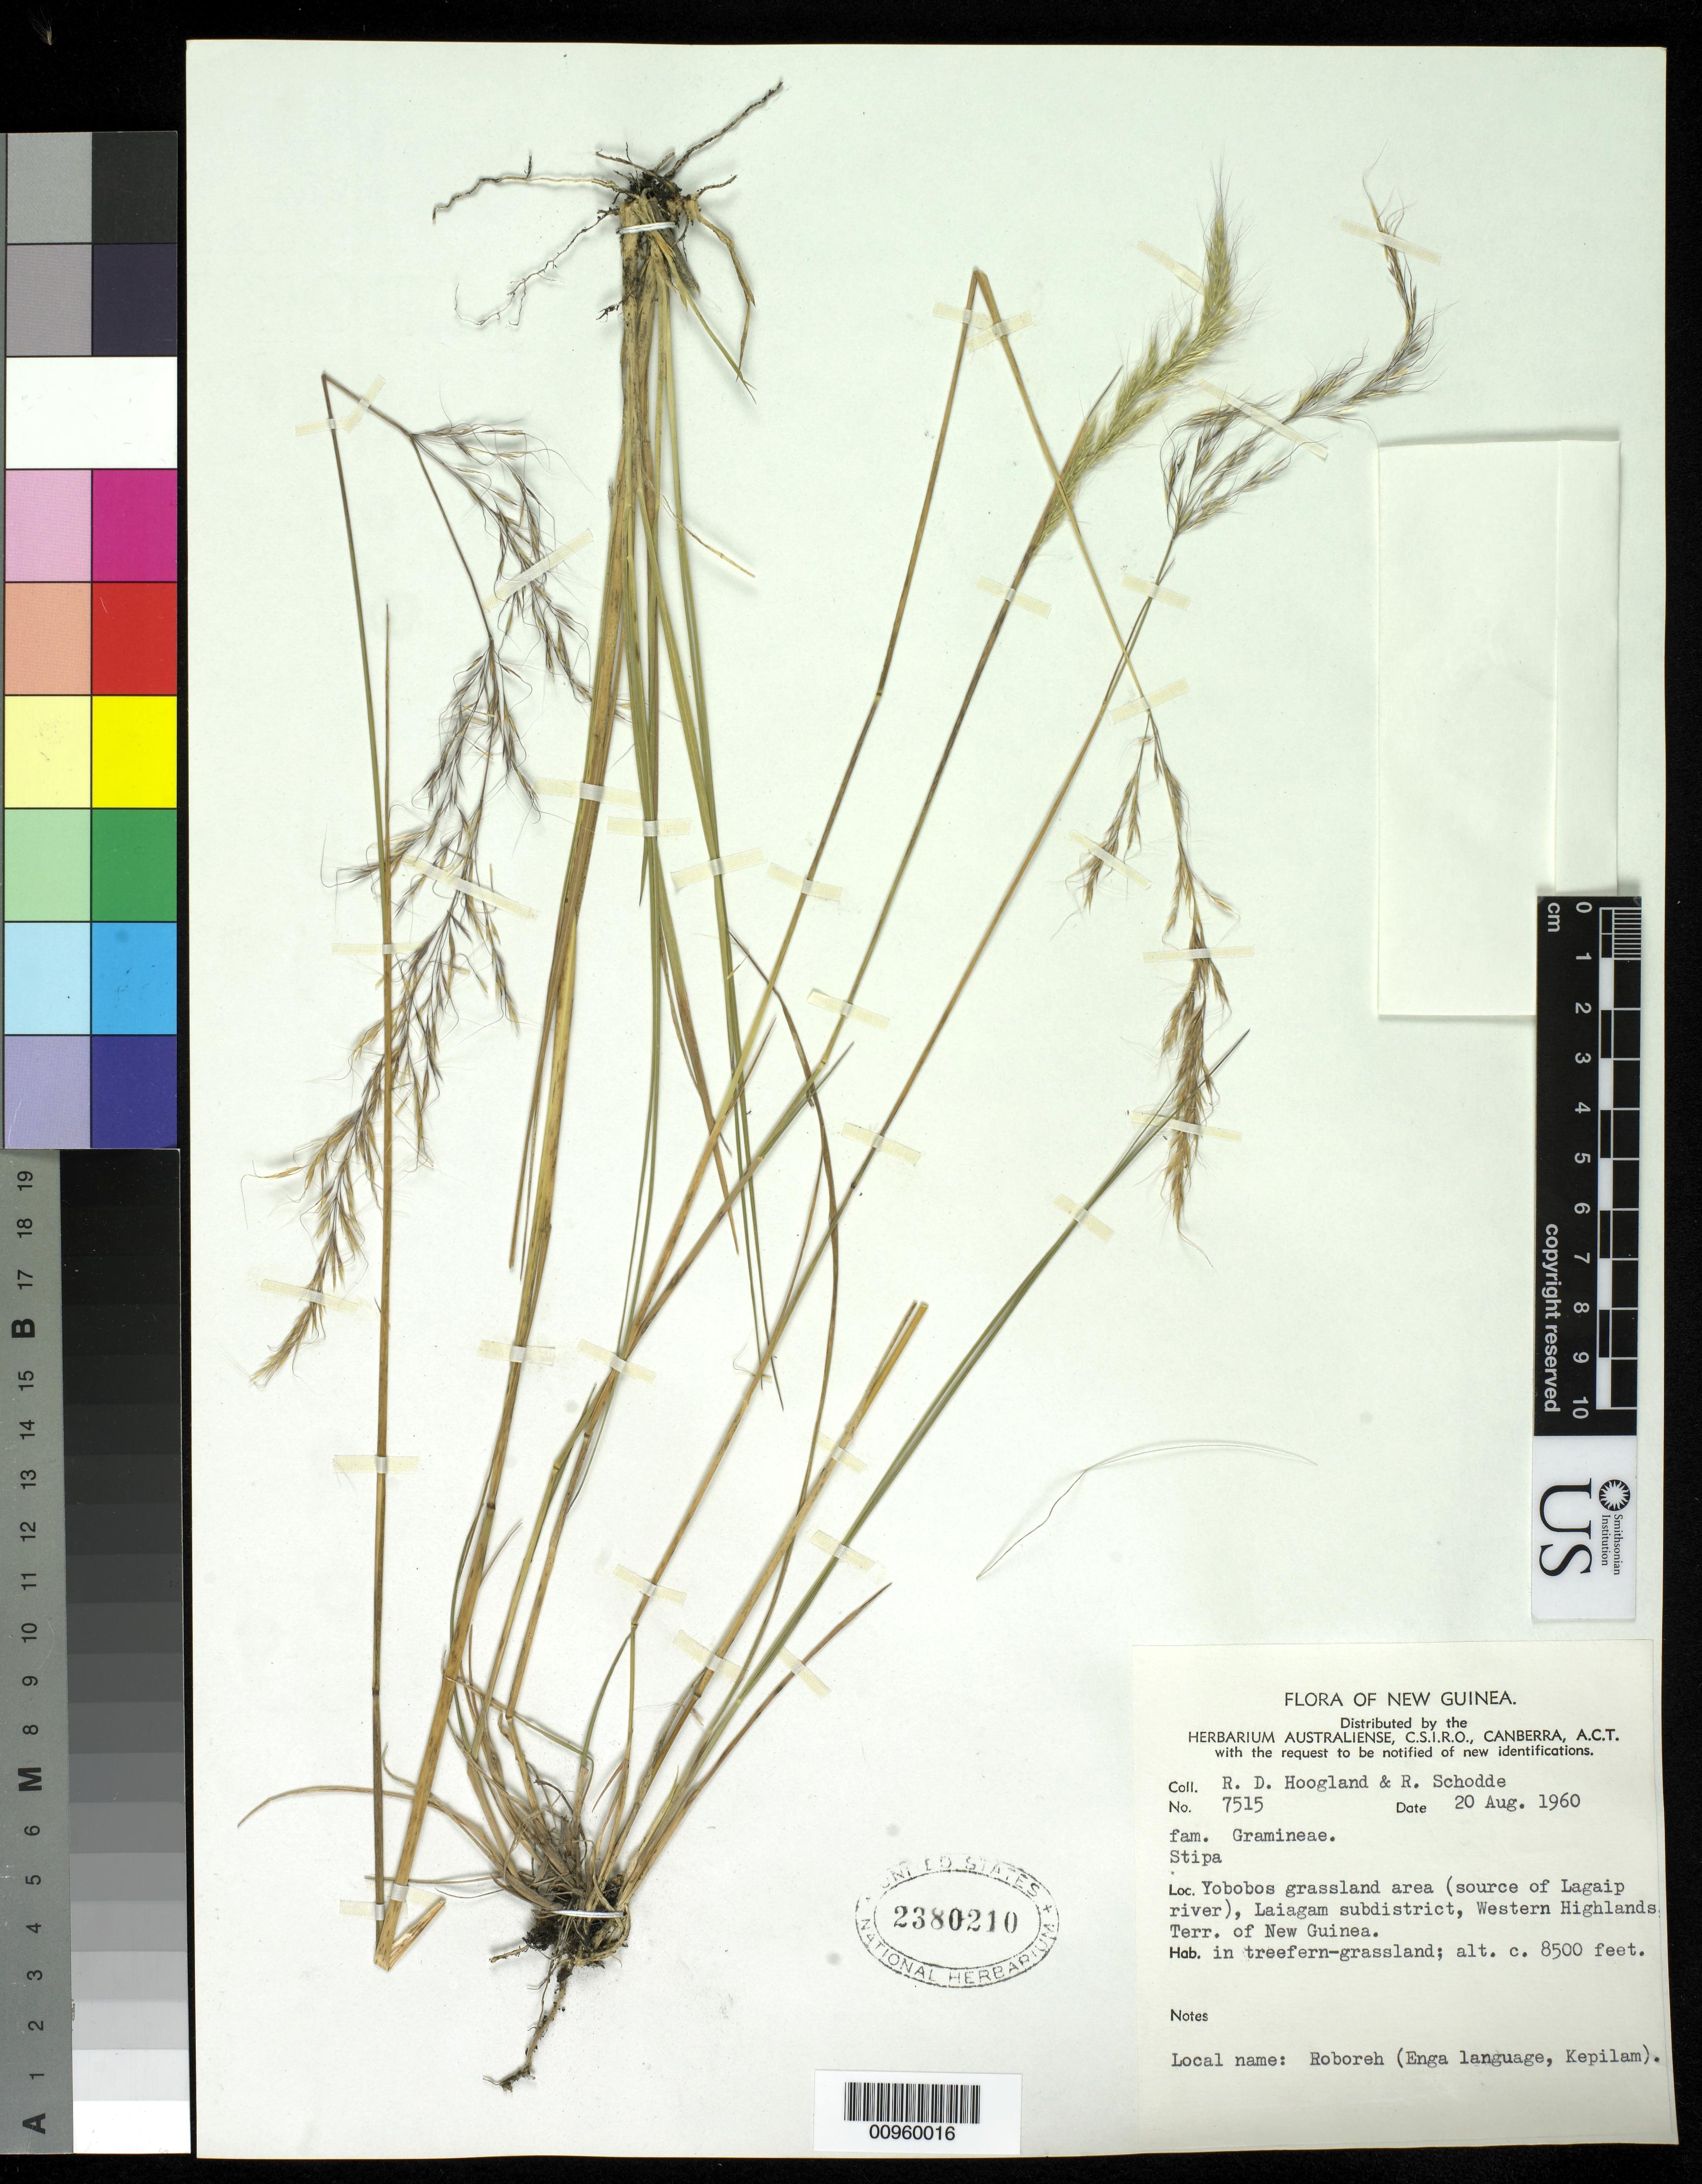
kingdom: Plantae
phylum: Tracheophyta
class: Liliopsida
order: Poales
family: Poaceae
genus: Stipa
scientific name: Stipa sp.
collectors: R. D. Hoogland & R. Schodde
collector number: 7515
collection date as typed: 20 Aug 1960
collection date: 1960-08-20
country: Papua New Guinea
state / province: Enga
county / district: Laiagam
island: New Guinea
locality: Yobobos grassland area (source of Lagaip River)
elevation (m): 2591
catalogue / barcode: US 2380210